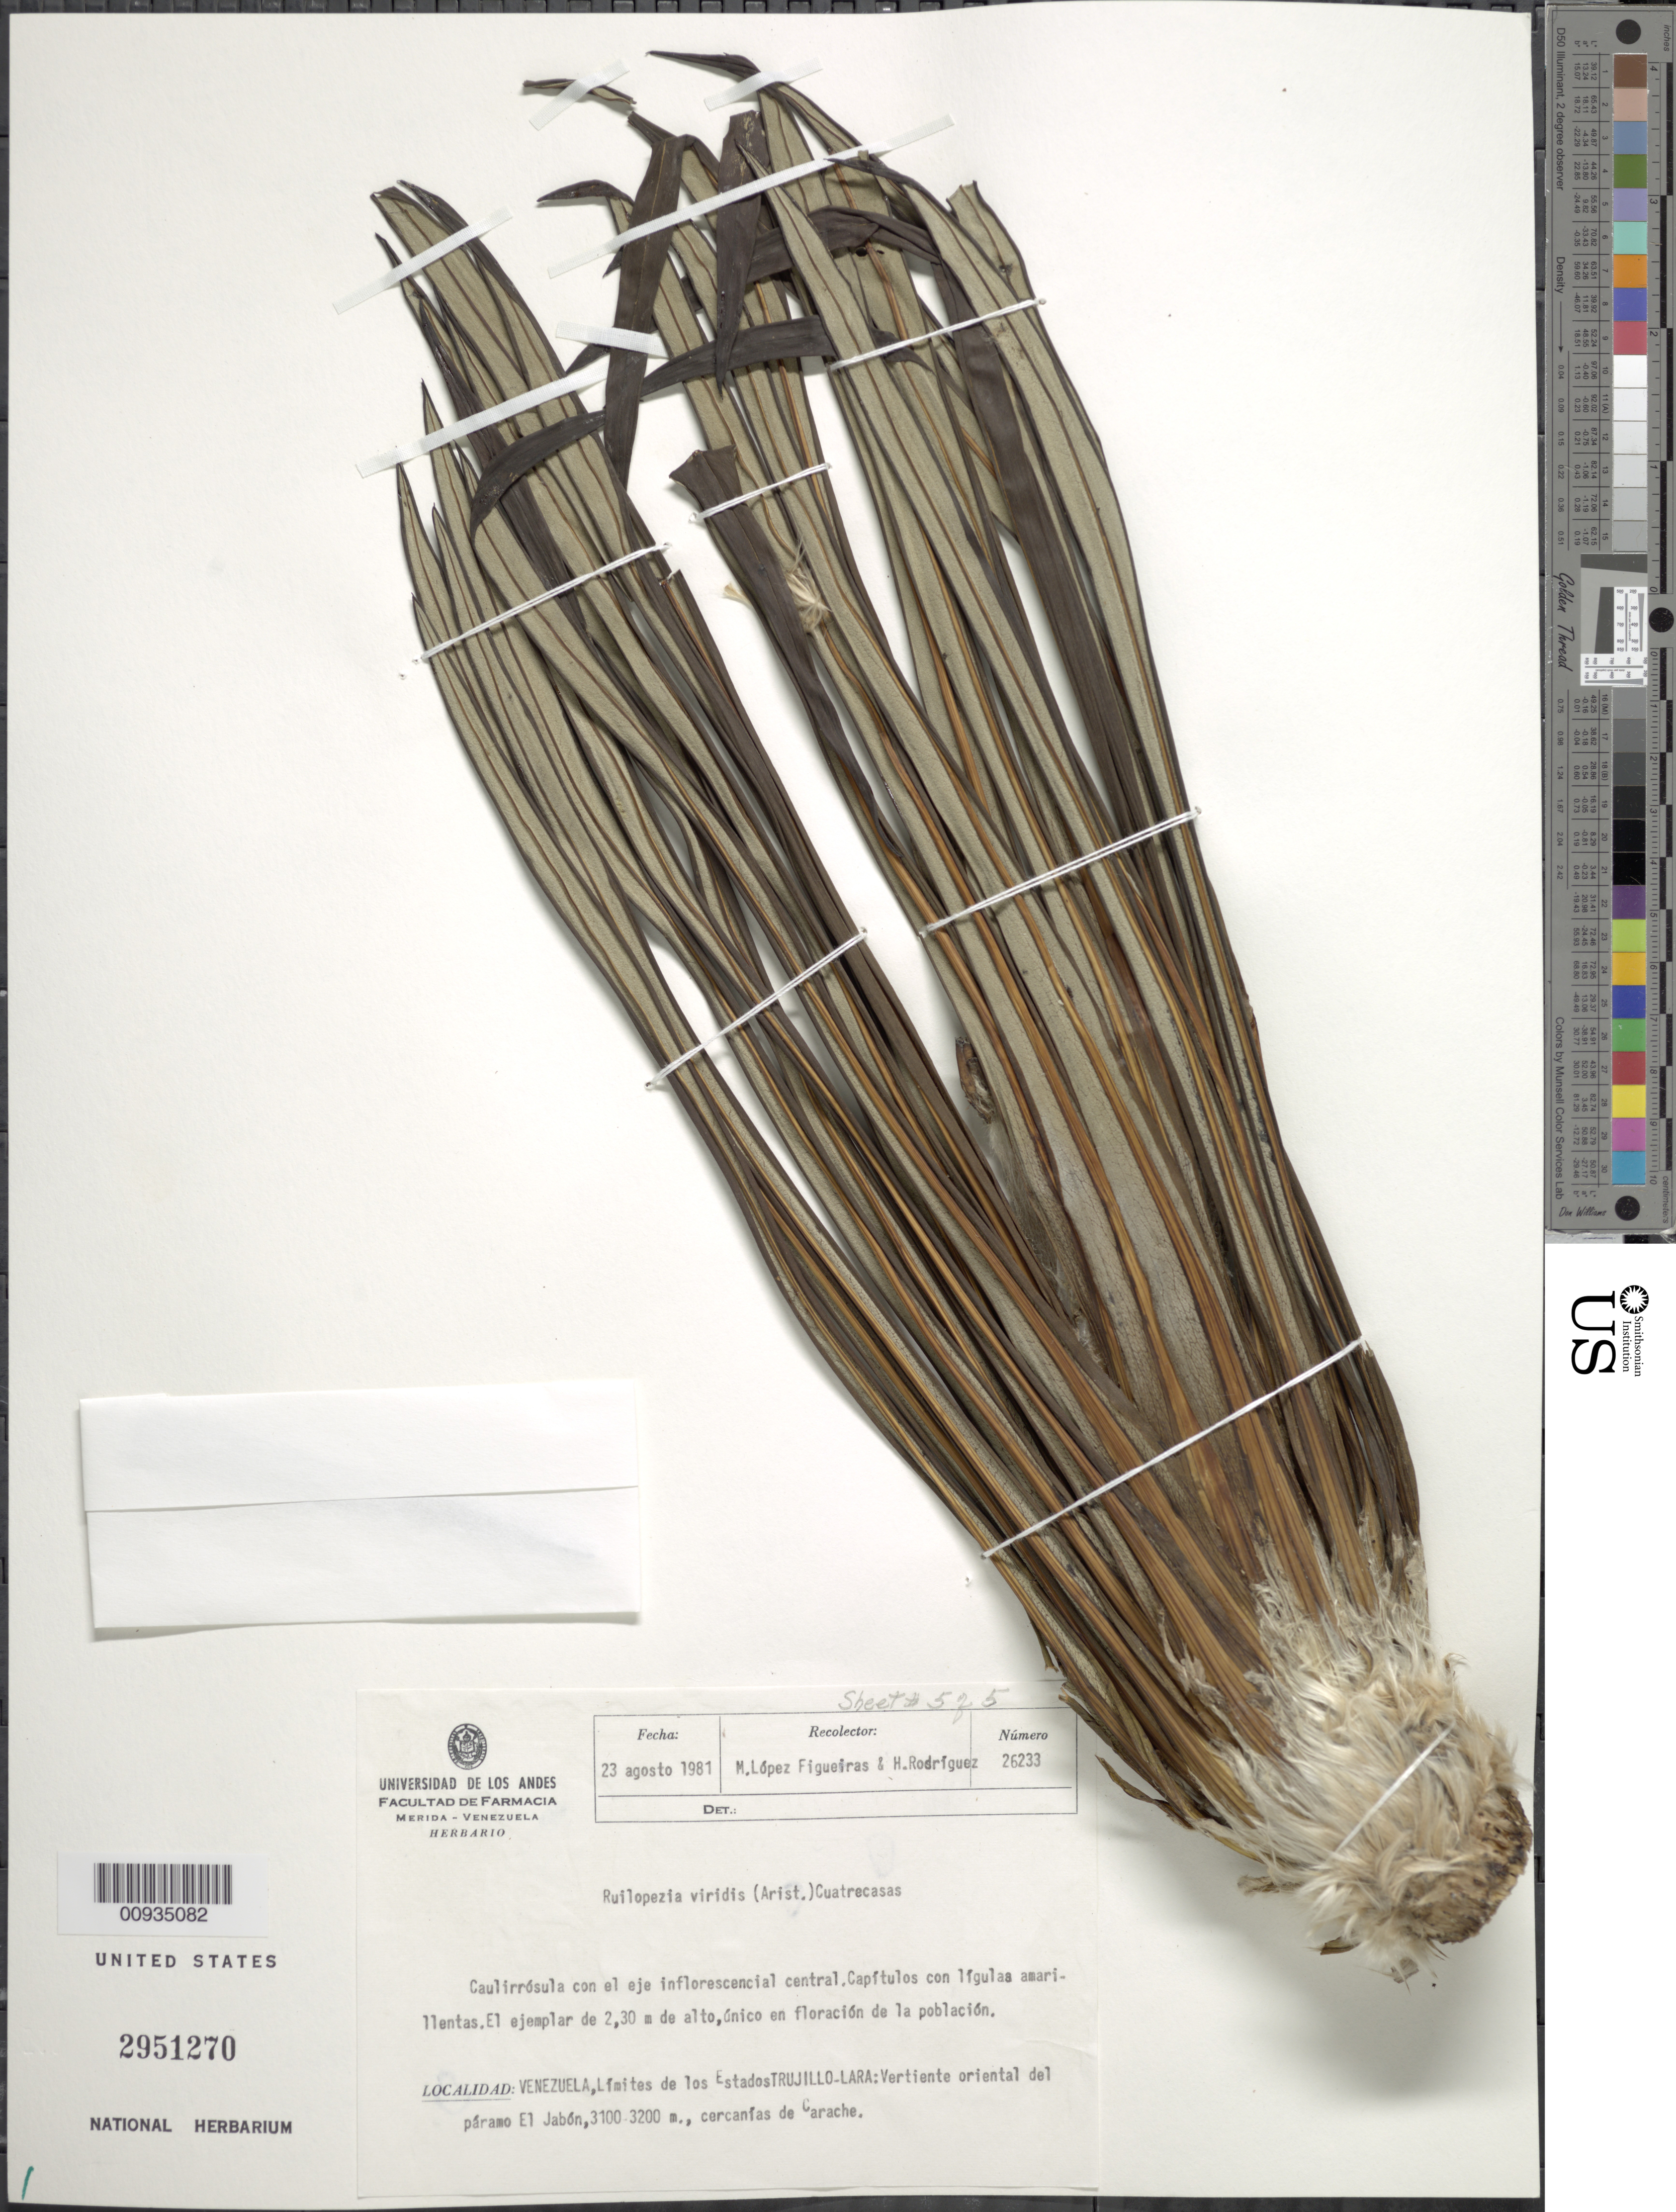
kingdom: Plantae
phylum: Tracheophyta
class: Magnoliopsida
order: Asterales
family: Asteraceae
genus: Ruilopezia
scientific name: Ruilopezia viridis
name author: (Aristeg.) Cuatrec.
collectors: M. López Figueiras & H. A. Rodriguez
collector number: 26233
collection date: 1981-08-23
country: Venezuela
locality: Limites de los Estados Trujillo-Lara, Vertiente Oriental del paramo El Jabon, cercanias de Carache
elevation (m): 3100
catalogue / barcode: US 2951270